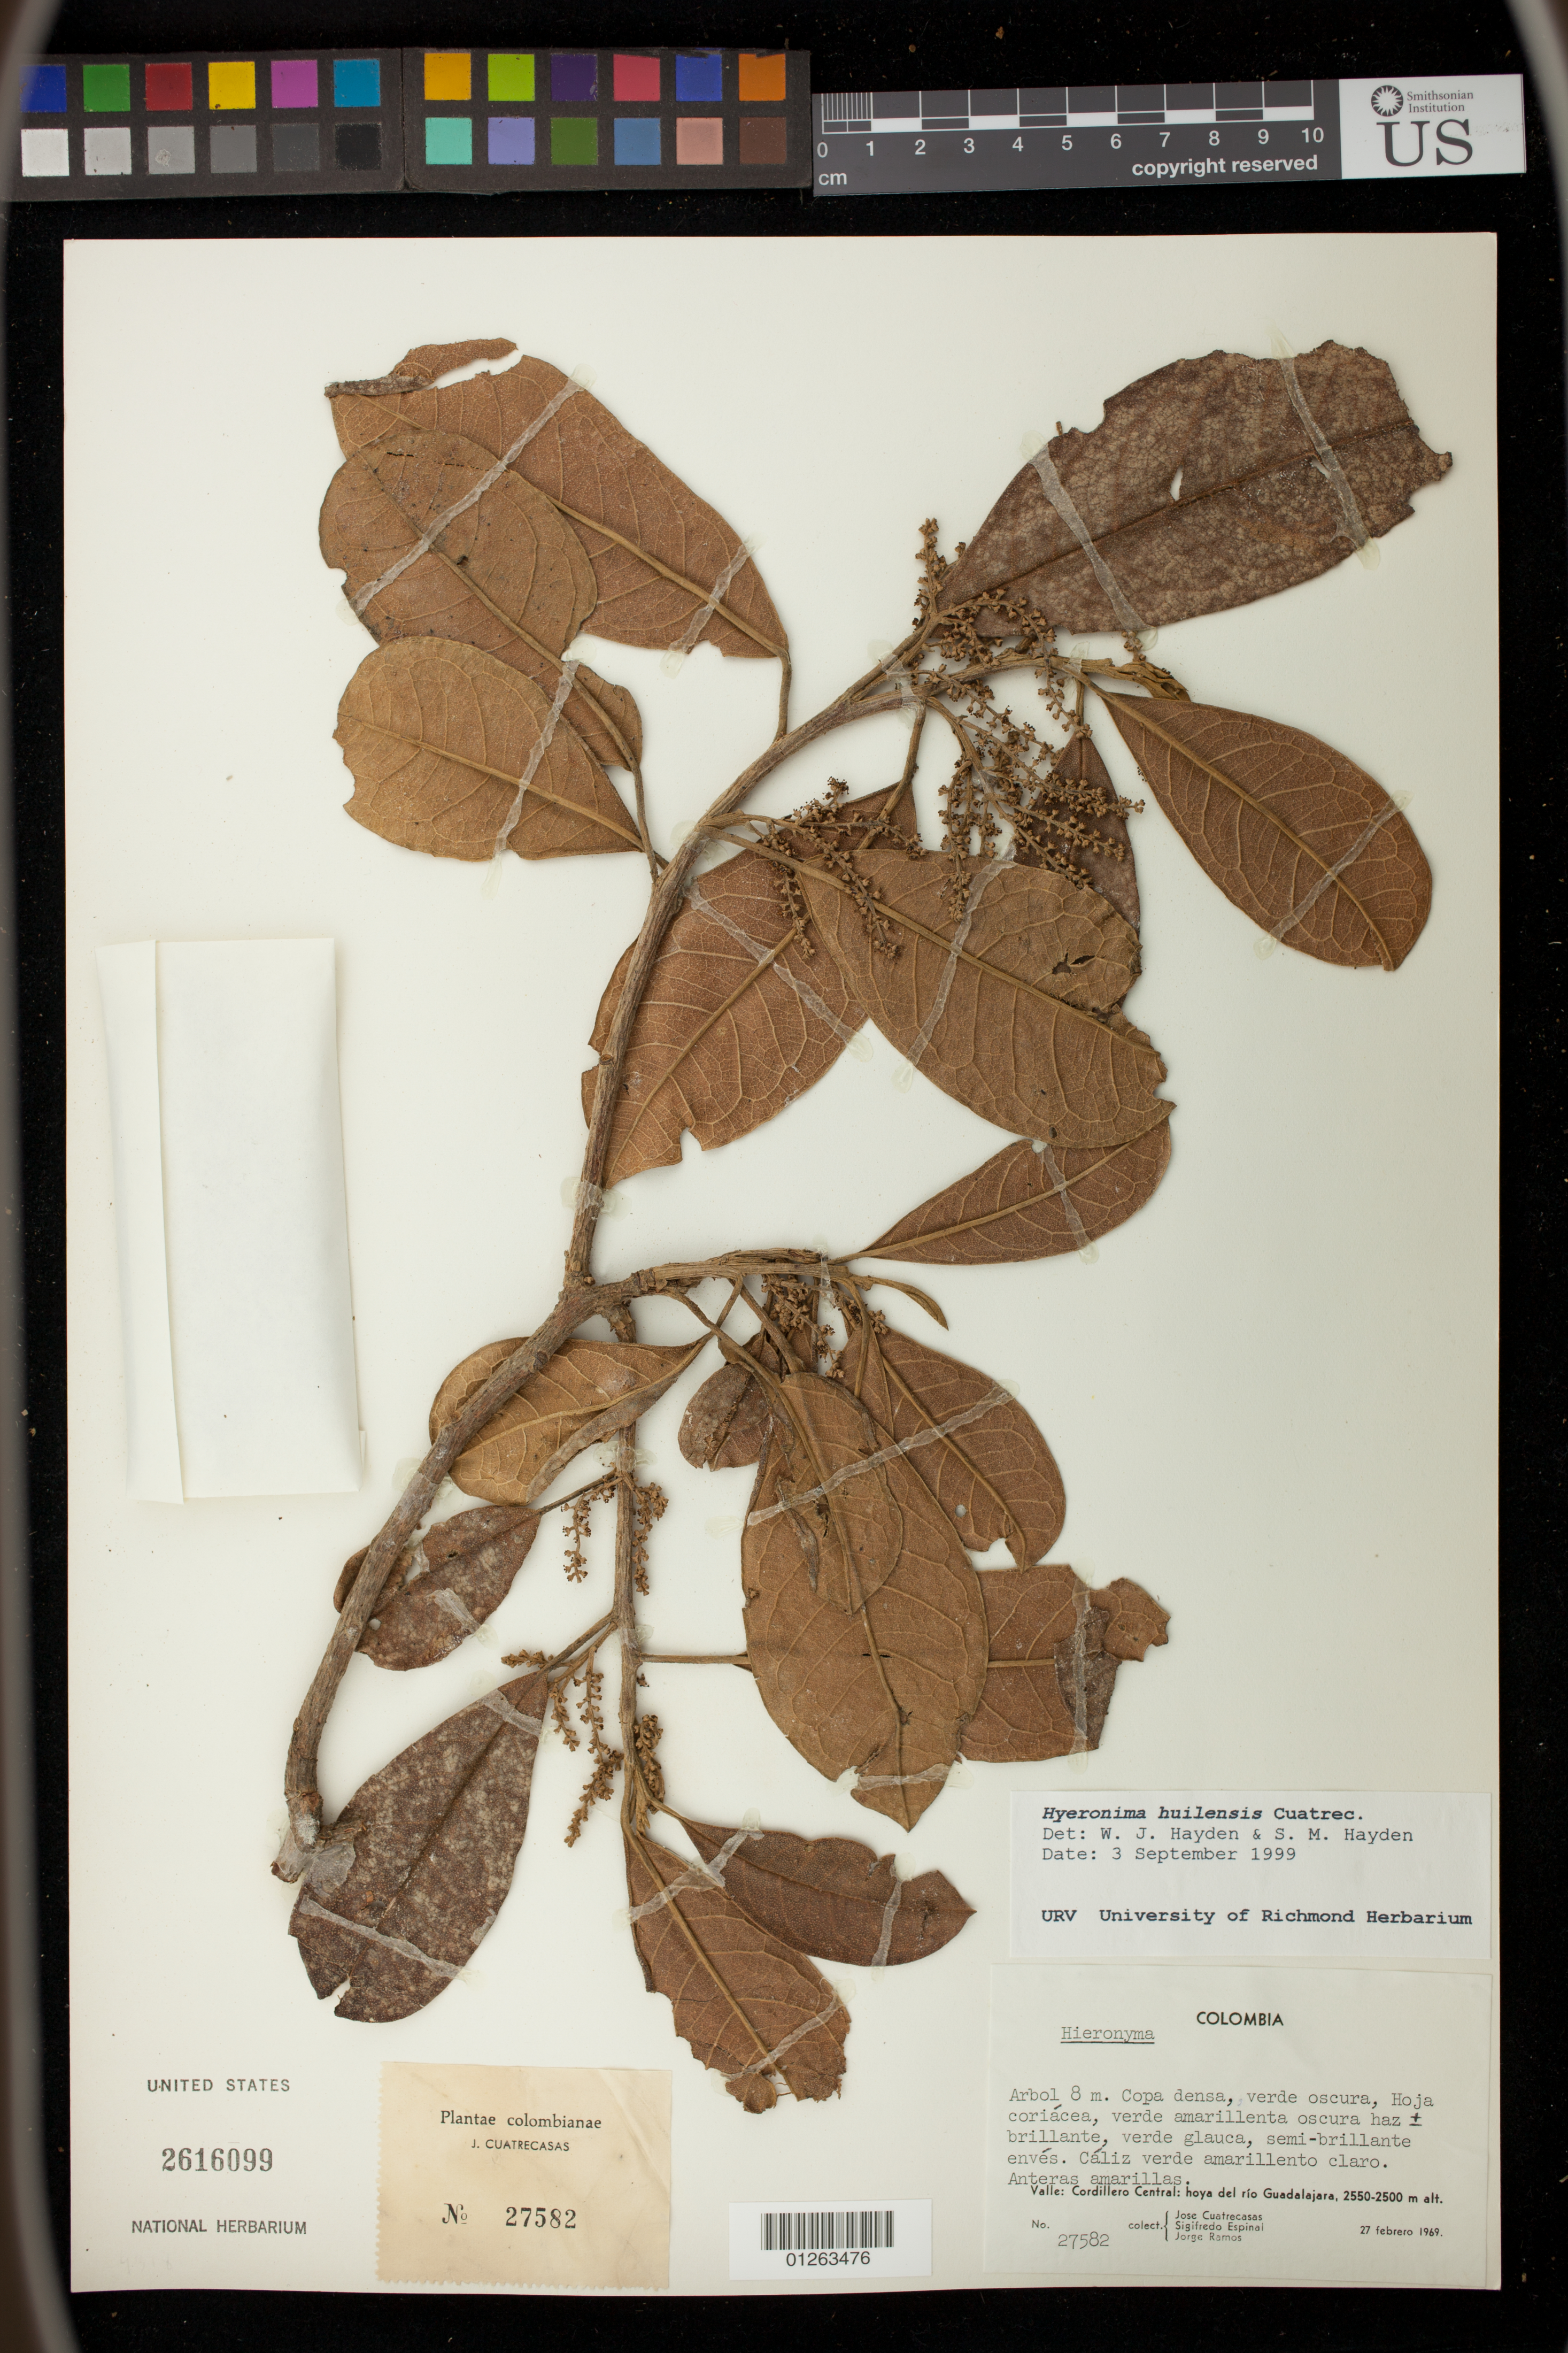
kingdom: Plantae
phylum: Tracheophyta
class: Magnoliopsida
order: Malpighiales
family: Phyllanthaceae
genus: Hieronyma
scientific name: Hieronyma huilensis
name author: Cuatrec.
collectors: J. Cuatrecasas, S. T. Espinal & J. E. Ramos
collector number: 27582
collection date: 1969-02-27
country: Colombia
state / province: Valle del Cauca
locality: Valle: Cordillero Central: hoya del rio Guadalajara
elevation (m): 2500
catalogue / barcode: US 2616099